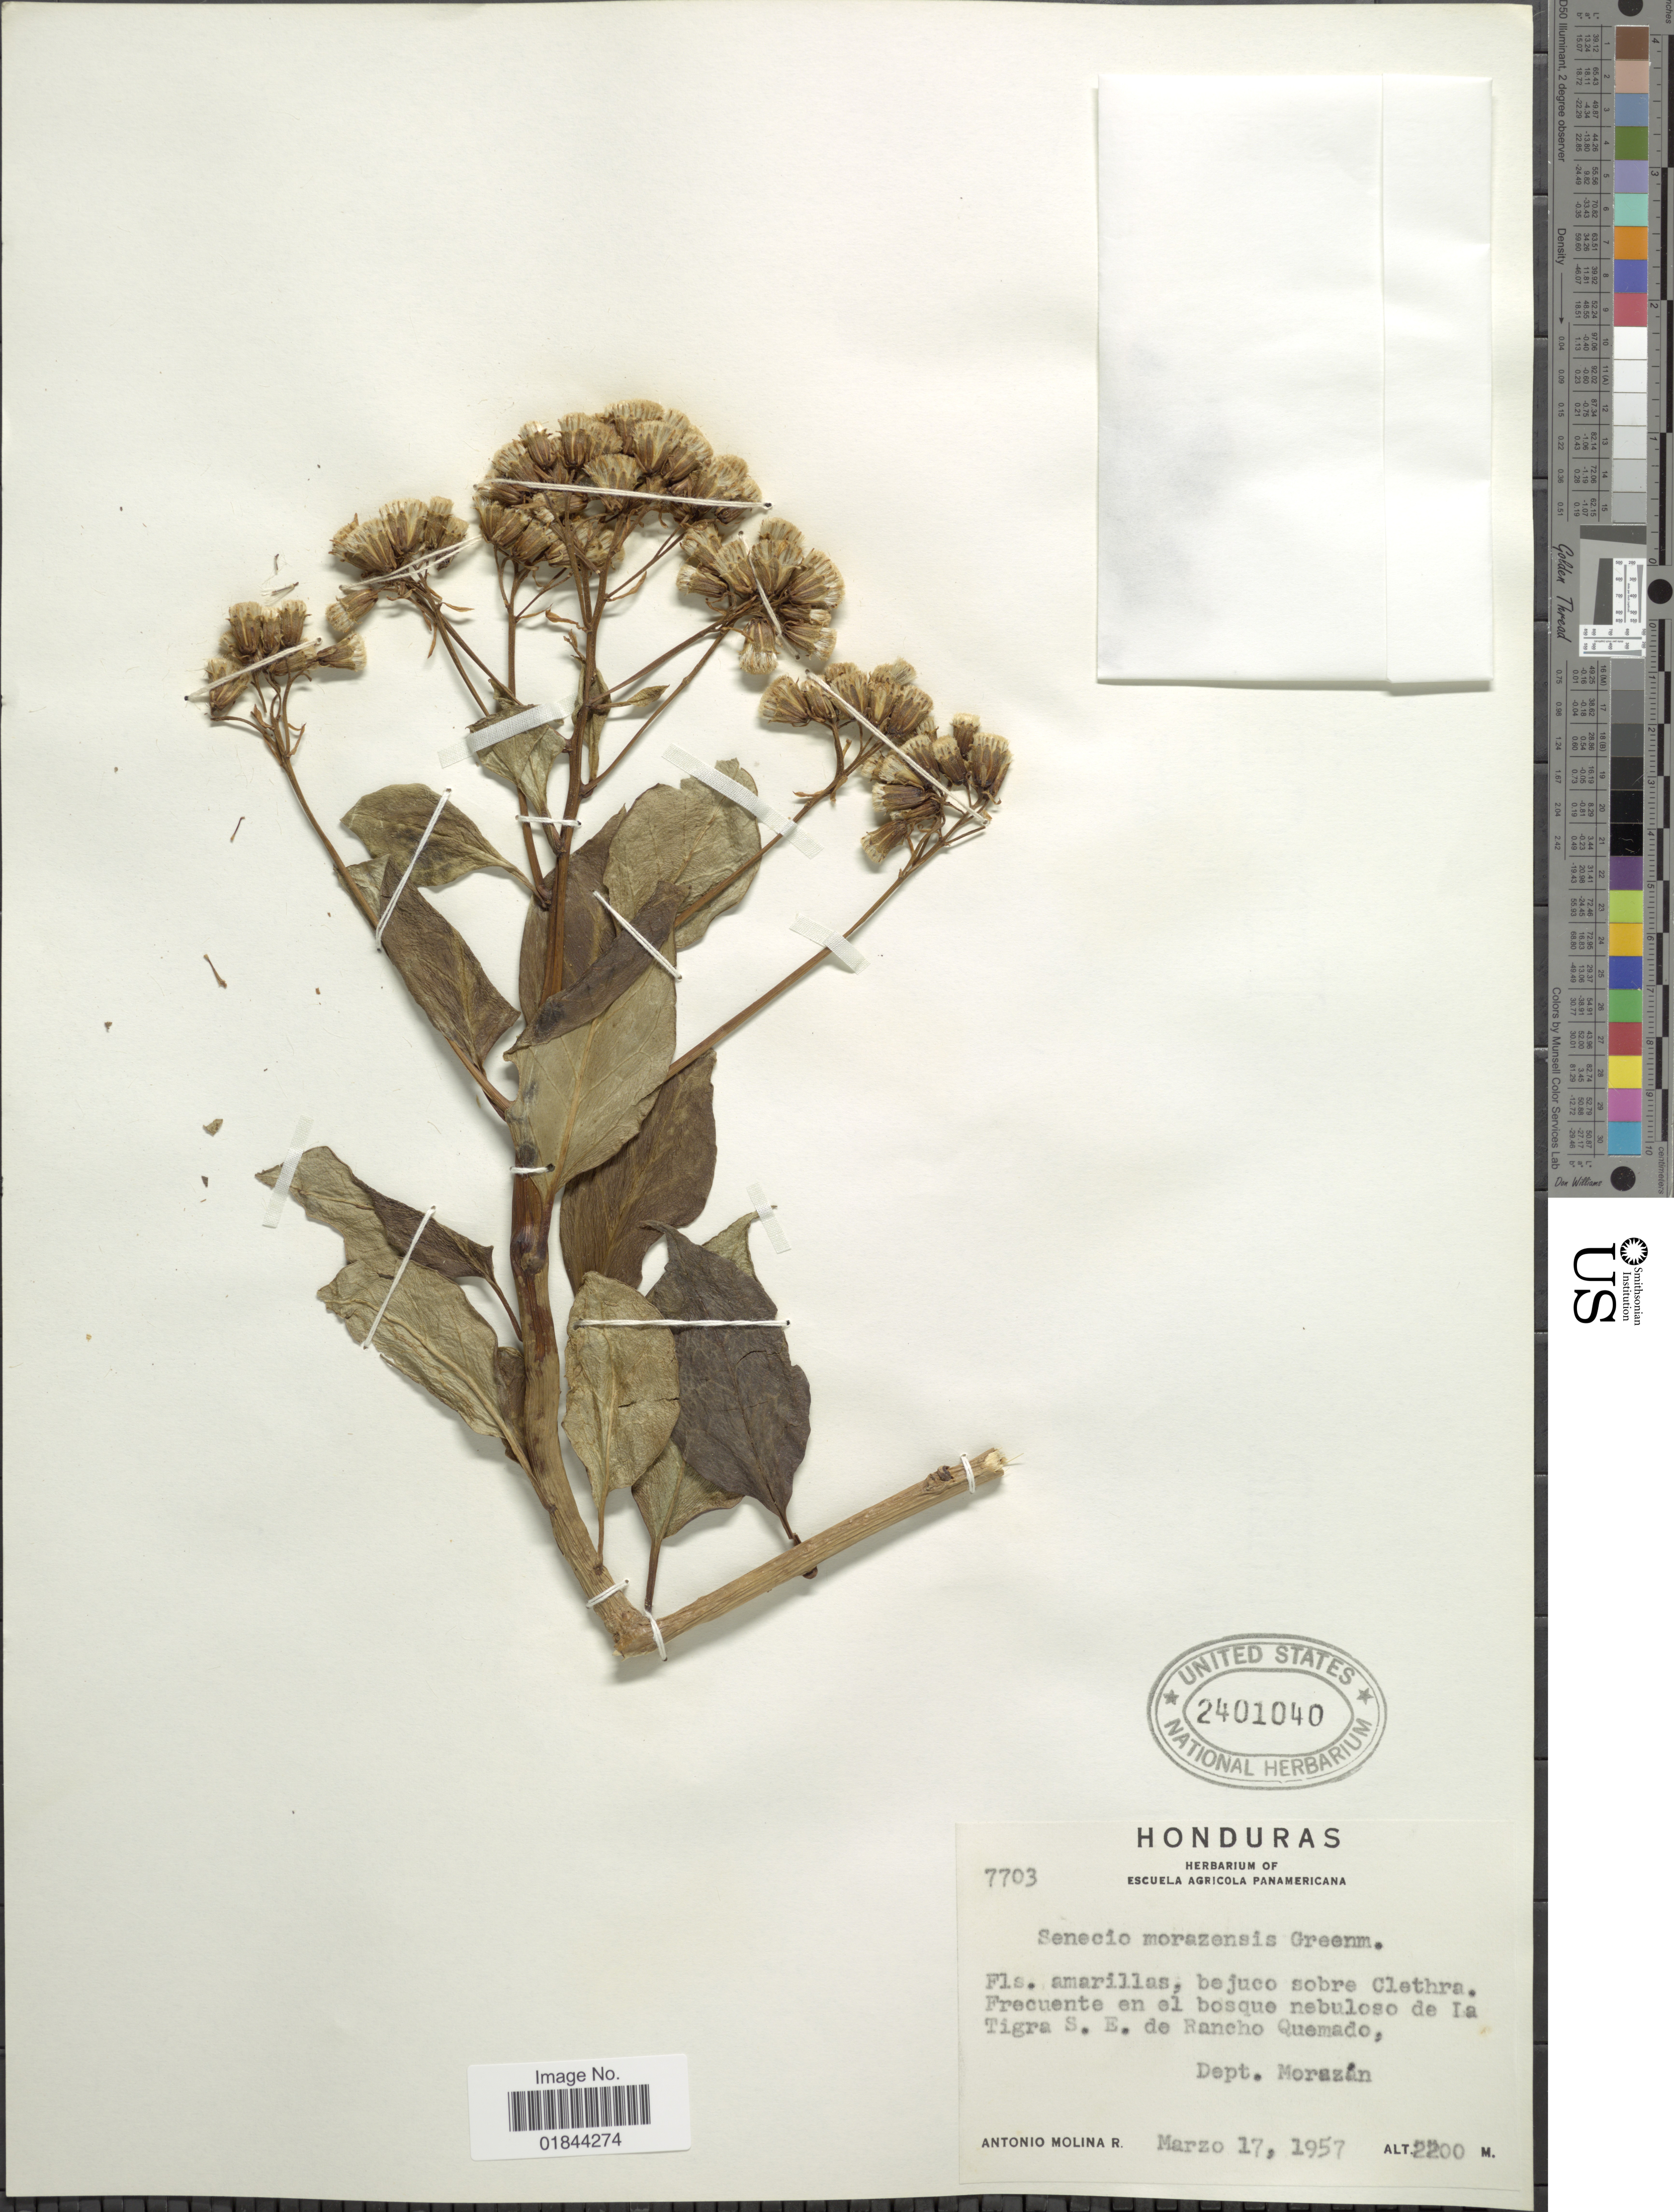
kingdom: Plantae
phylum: Tracheophyta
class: Magnoliopsida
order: Asterales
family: Asteraceae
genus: Pentacalia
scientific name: Pentacalia morazensis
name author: (Greenm.) H. Rob. & Cuatrec.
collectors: A. Molina R.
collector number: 7703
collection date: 1957-03-17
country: Honduras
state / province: Fco. Morazán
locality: Frecuente en el bosque nebuloso de La Tigra S.E. de Rancho Quemado, Dept. Morazan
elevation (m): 2200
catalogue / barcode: US 2401040